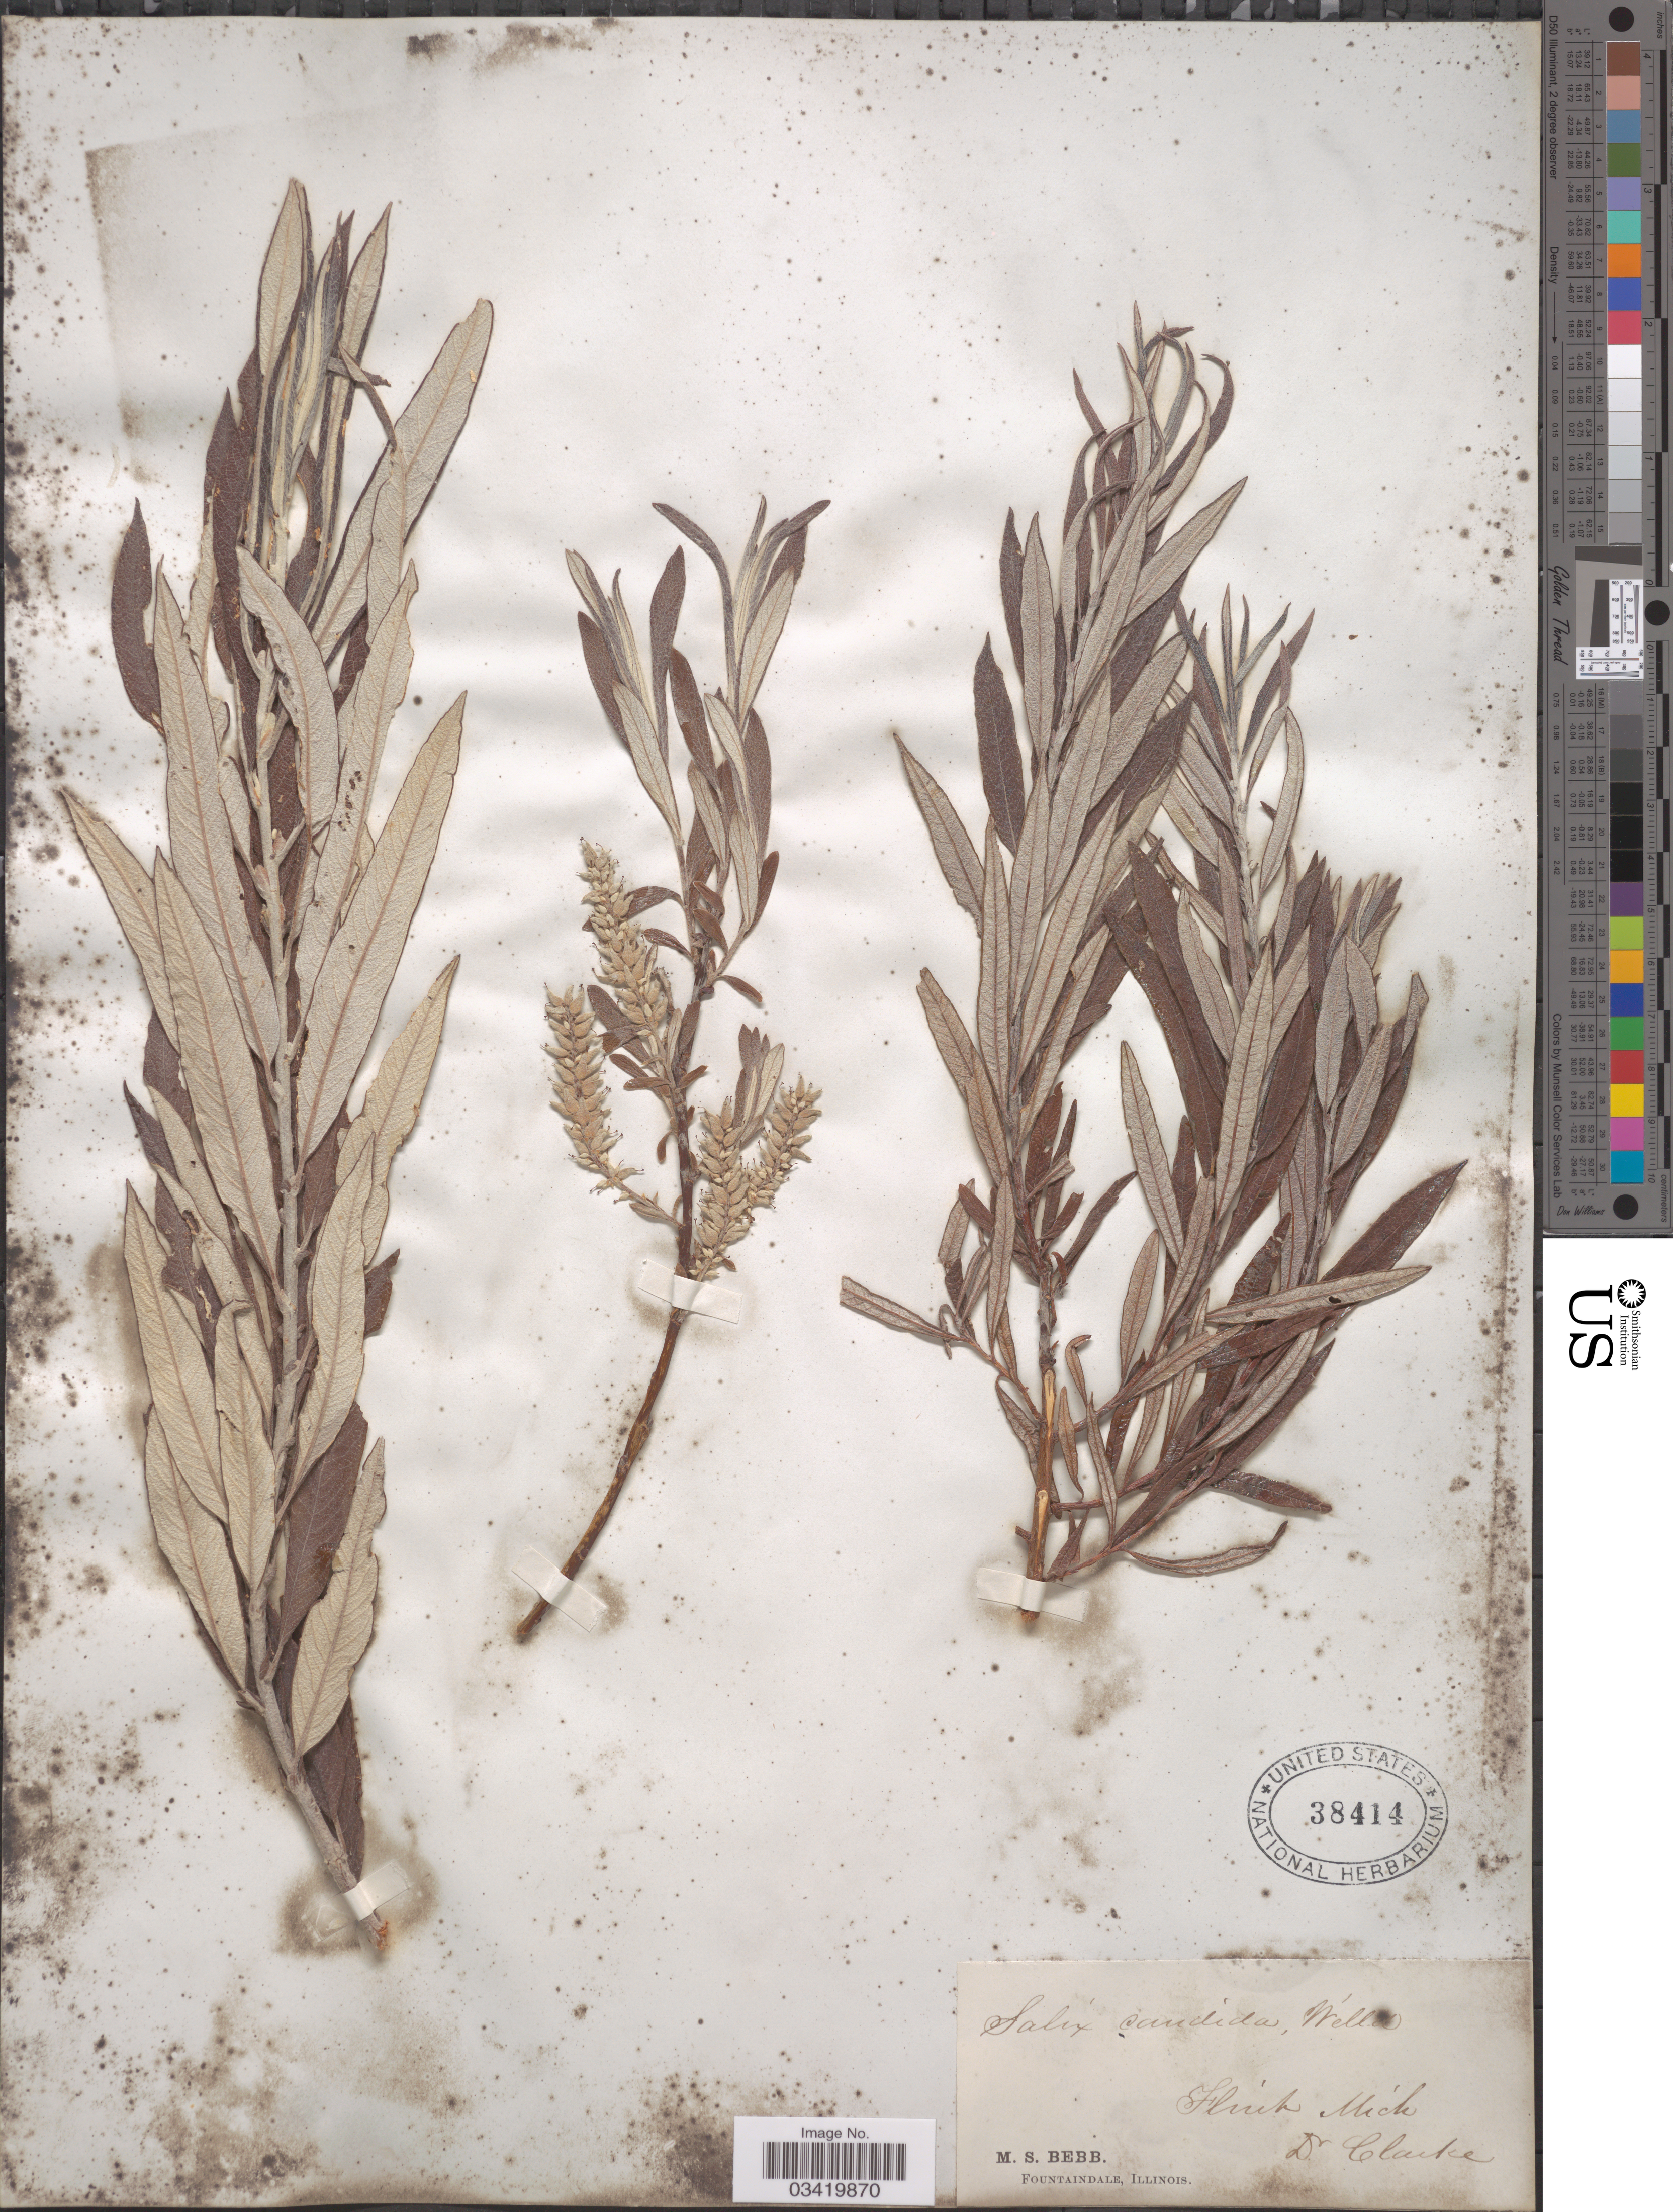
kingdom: Plantae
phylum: Tracheophyta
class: Magnoliopsida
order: Malpighiales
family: Salicaceae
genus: Salix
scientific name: Salix candida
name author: Flüggé ex Willd.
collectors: Clarke, --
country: United States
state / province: Michigan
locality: Flint.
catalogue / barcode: US 38414